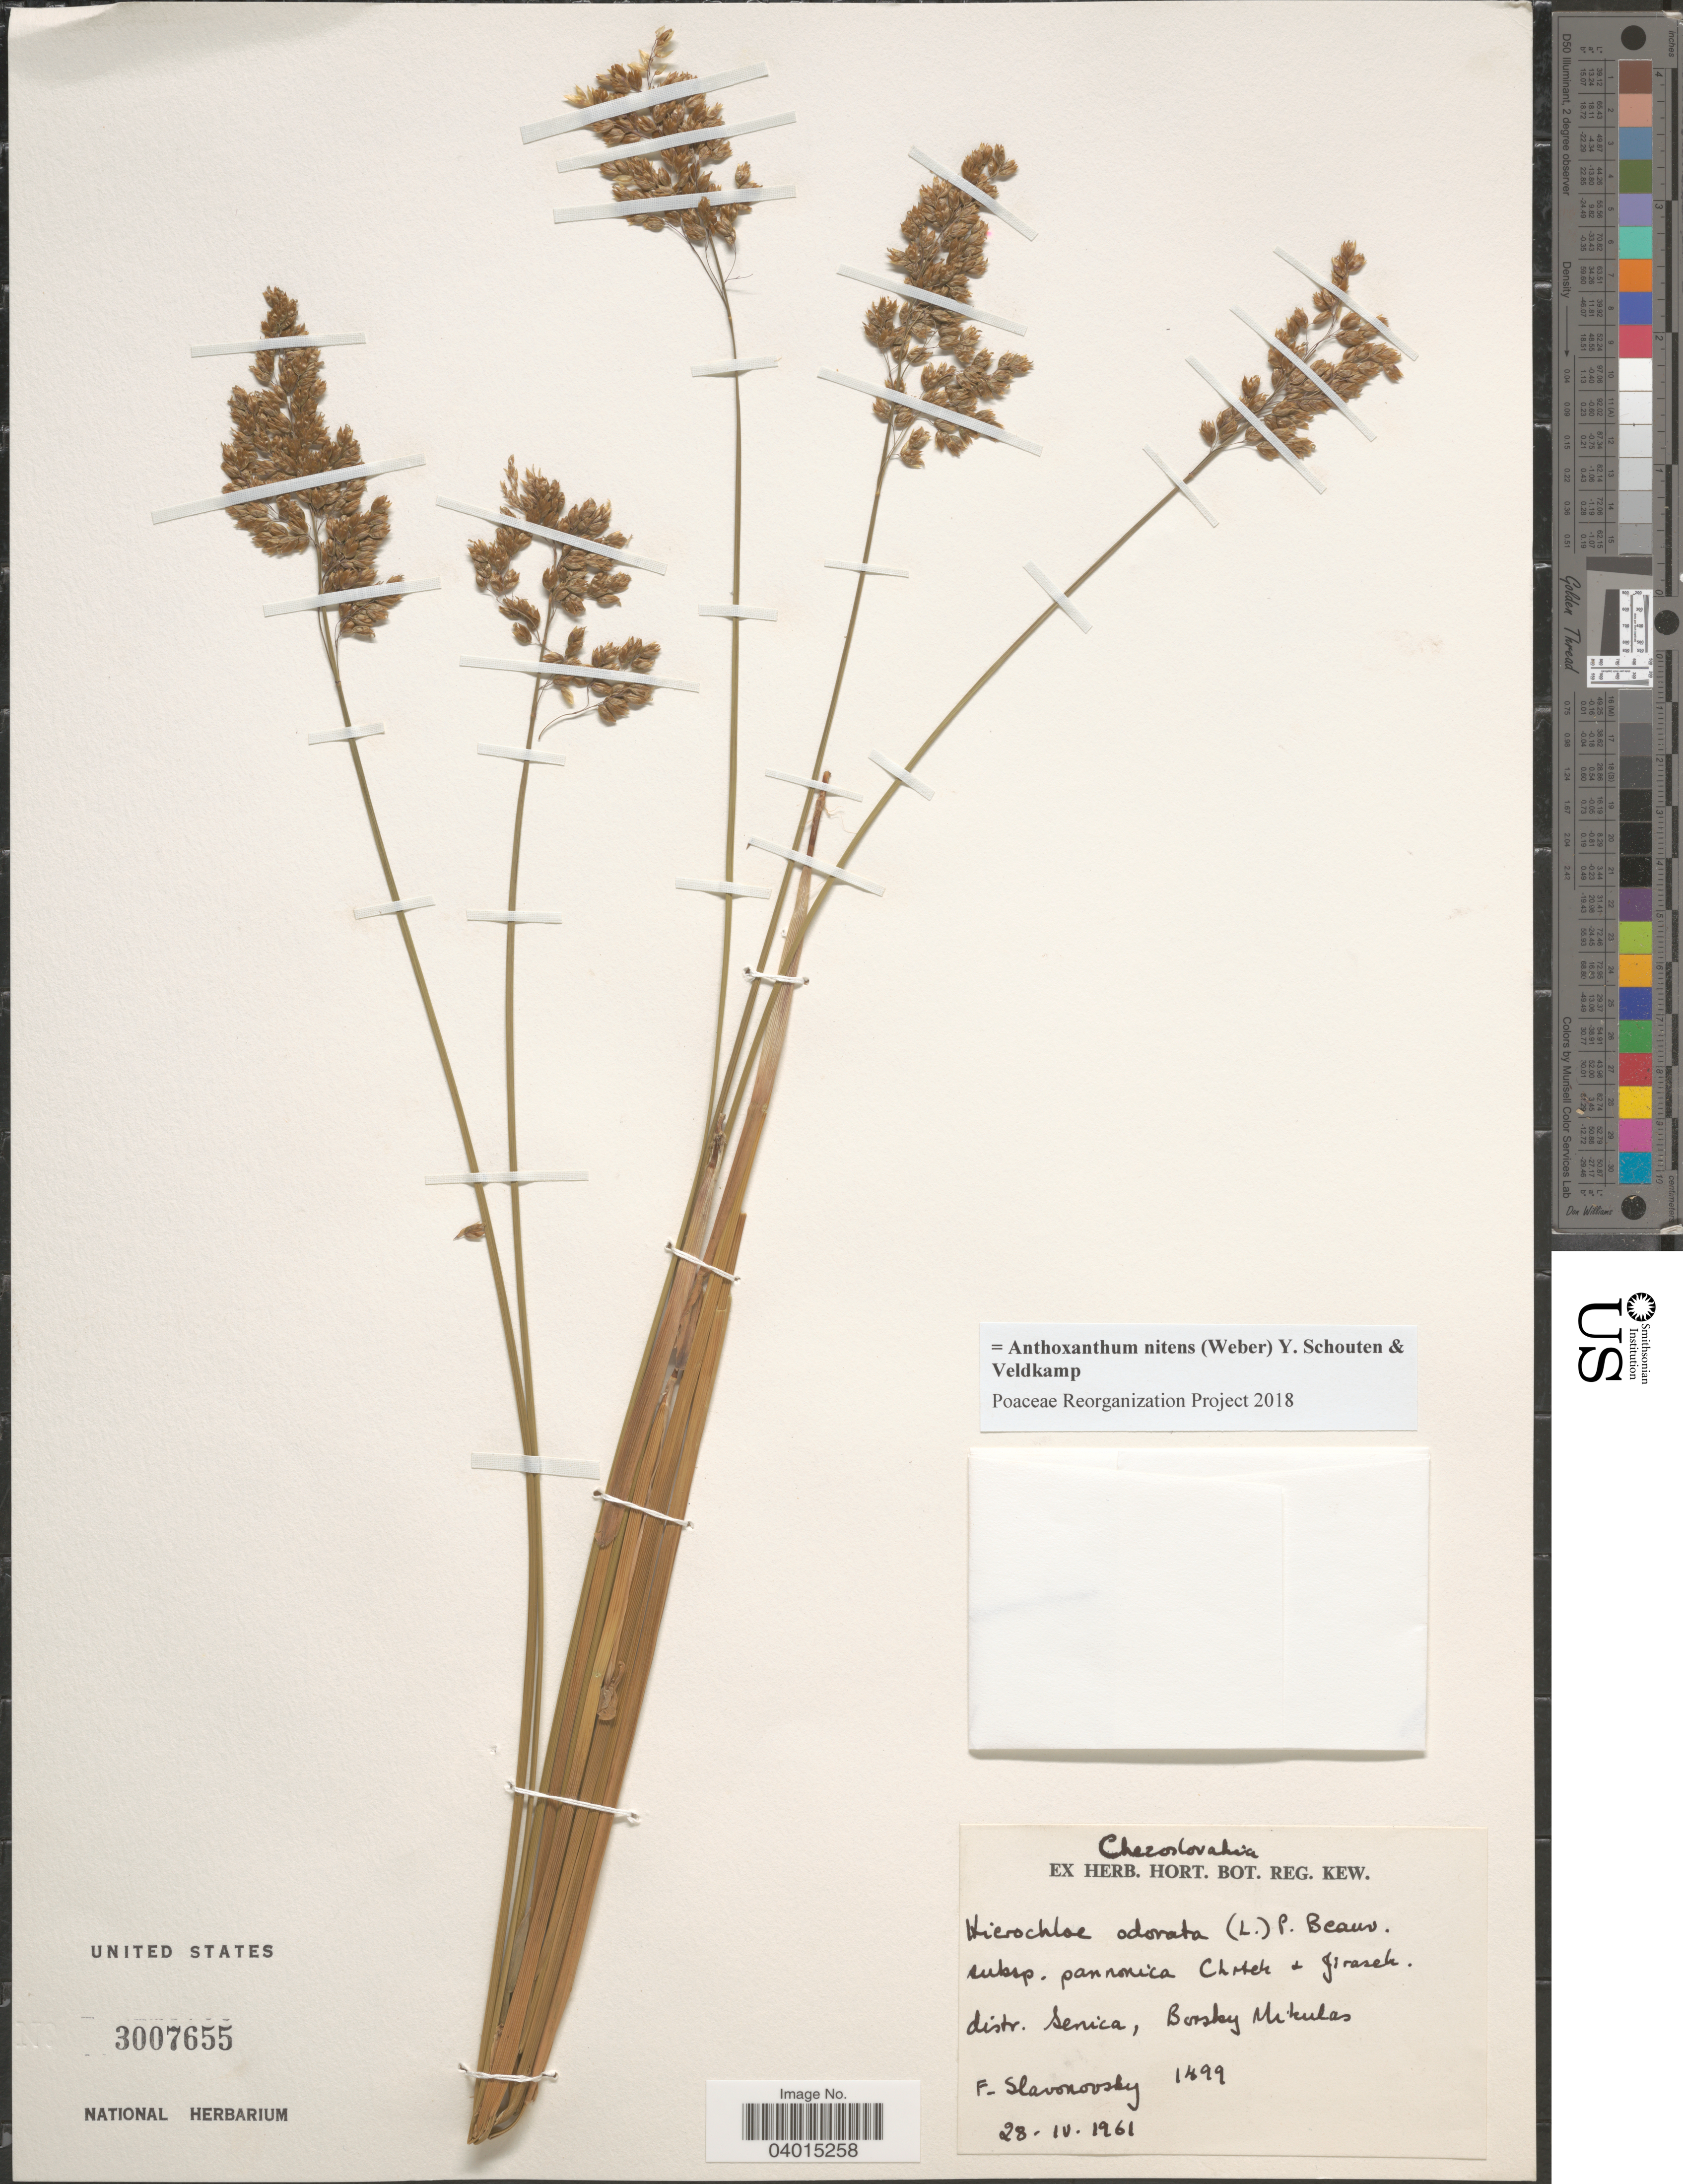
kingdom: Plantae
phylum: Tracheophyta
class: Liliopsida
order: Poales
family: Poaceae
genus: Anthoxanthum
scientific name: Anthoxanthum nitens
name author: (G.H. Weber) R.T.A. Schouten & Veldkamp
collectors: F. Slavonovsky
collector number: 1499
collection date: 1961-04-28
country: Czechia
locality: Chezoslovakia. Subsp. pannorica Czotek & Jirasek. distr. Senica, Borsky Mckulas. [interpreted]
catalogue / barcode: US 3007655